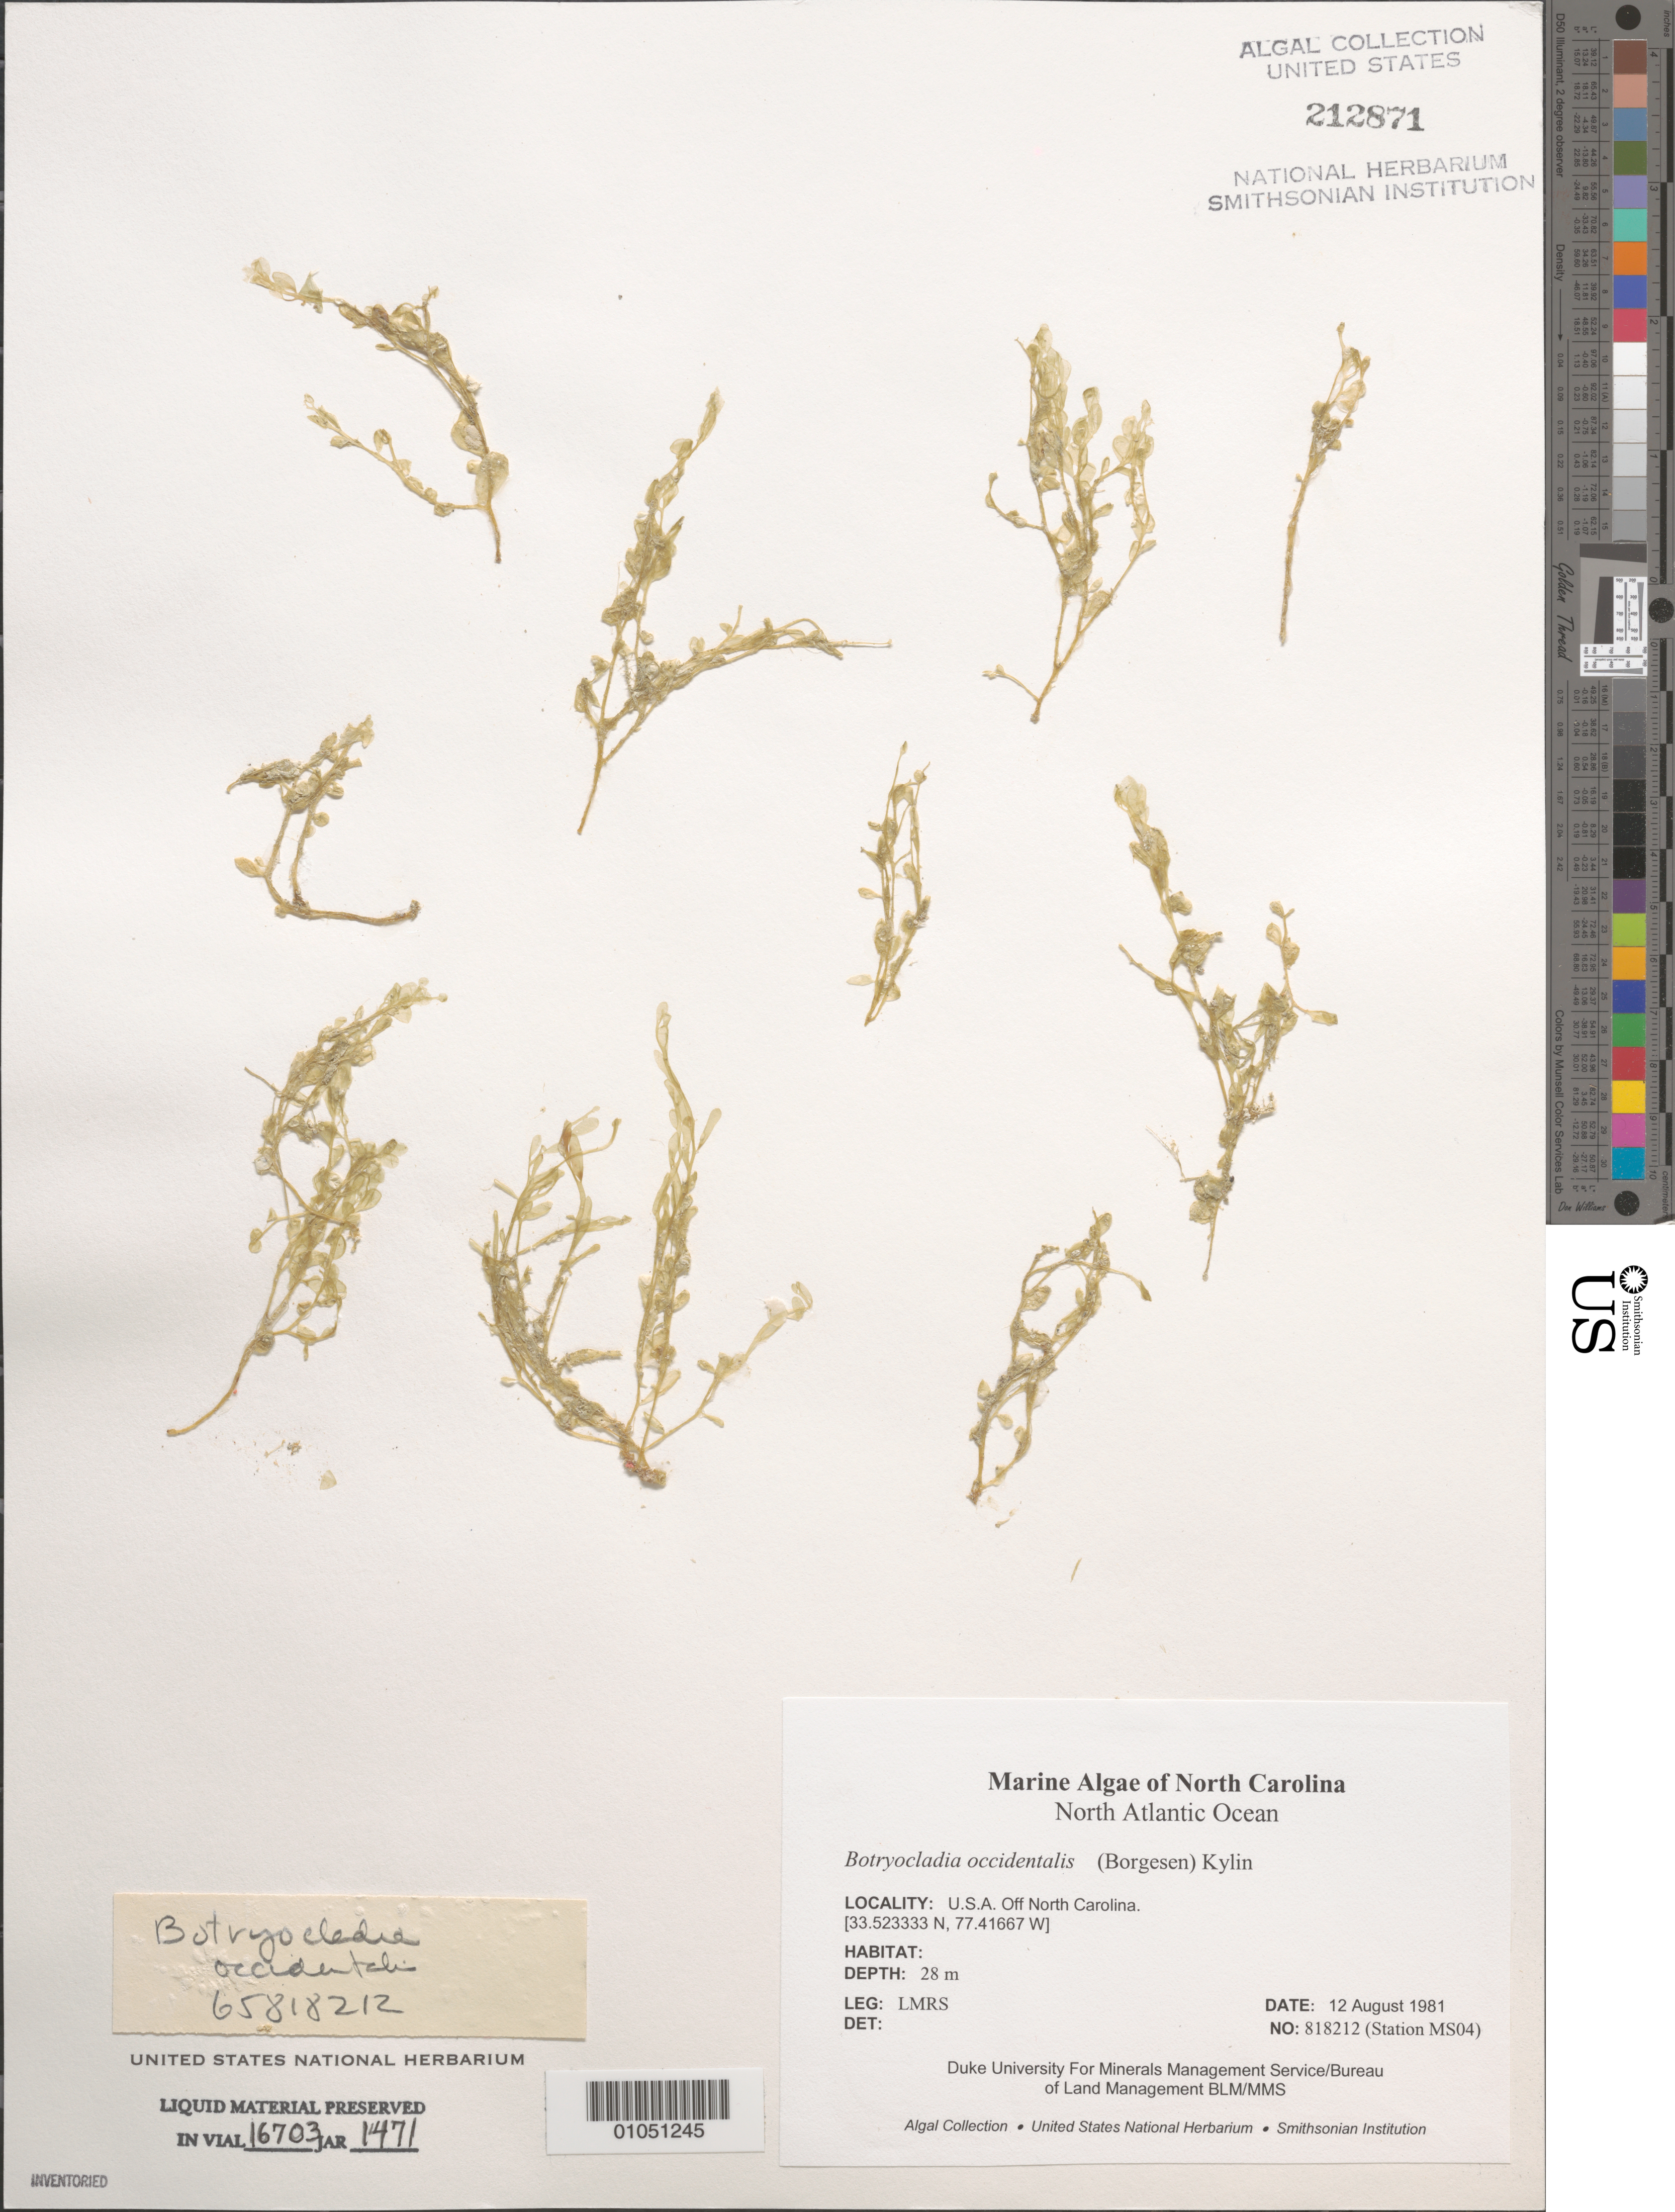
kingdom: Plantae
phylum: Rhodophyta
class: Florideophyceae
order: Rhodymeniales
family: Rhodymeniaceae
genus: Botryocladia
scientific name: Botryocladia occidentalis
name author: (Børgesen) Kylin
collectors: LMRS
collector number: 818212 (Station MS04)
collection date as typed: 12 Aug 1981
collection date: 1981-08-12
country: United States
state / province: North Carolina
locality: North Atlantic Ocean off North Carolina coast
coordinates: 33.523333 N; 33.523333 N, 77.411667 W; 77.4116667 W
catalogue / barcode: US 212871